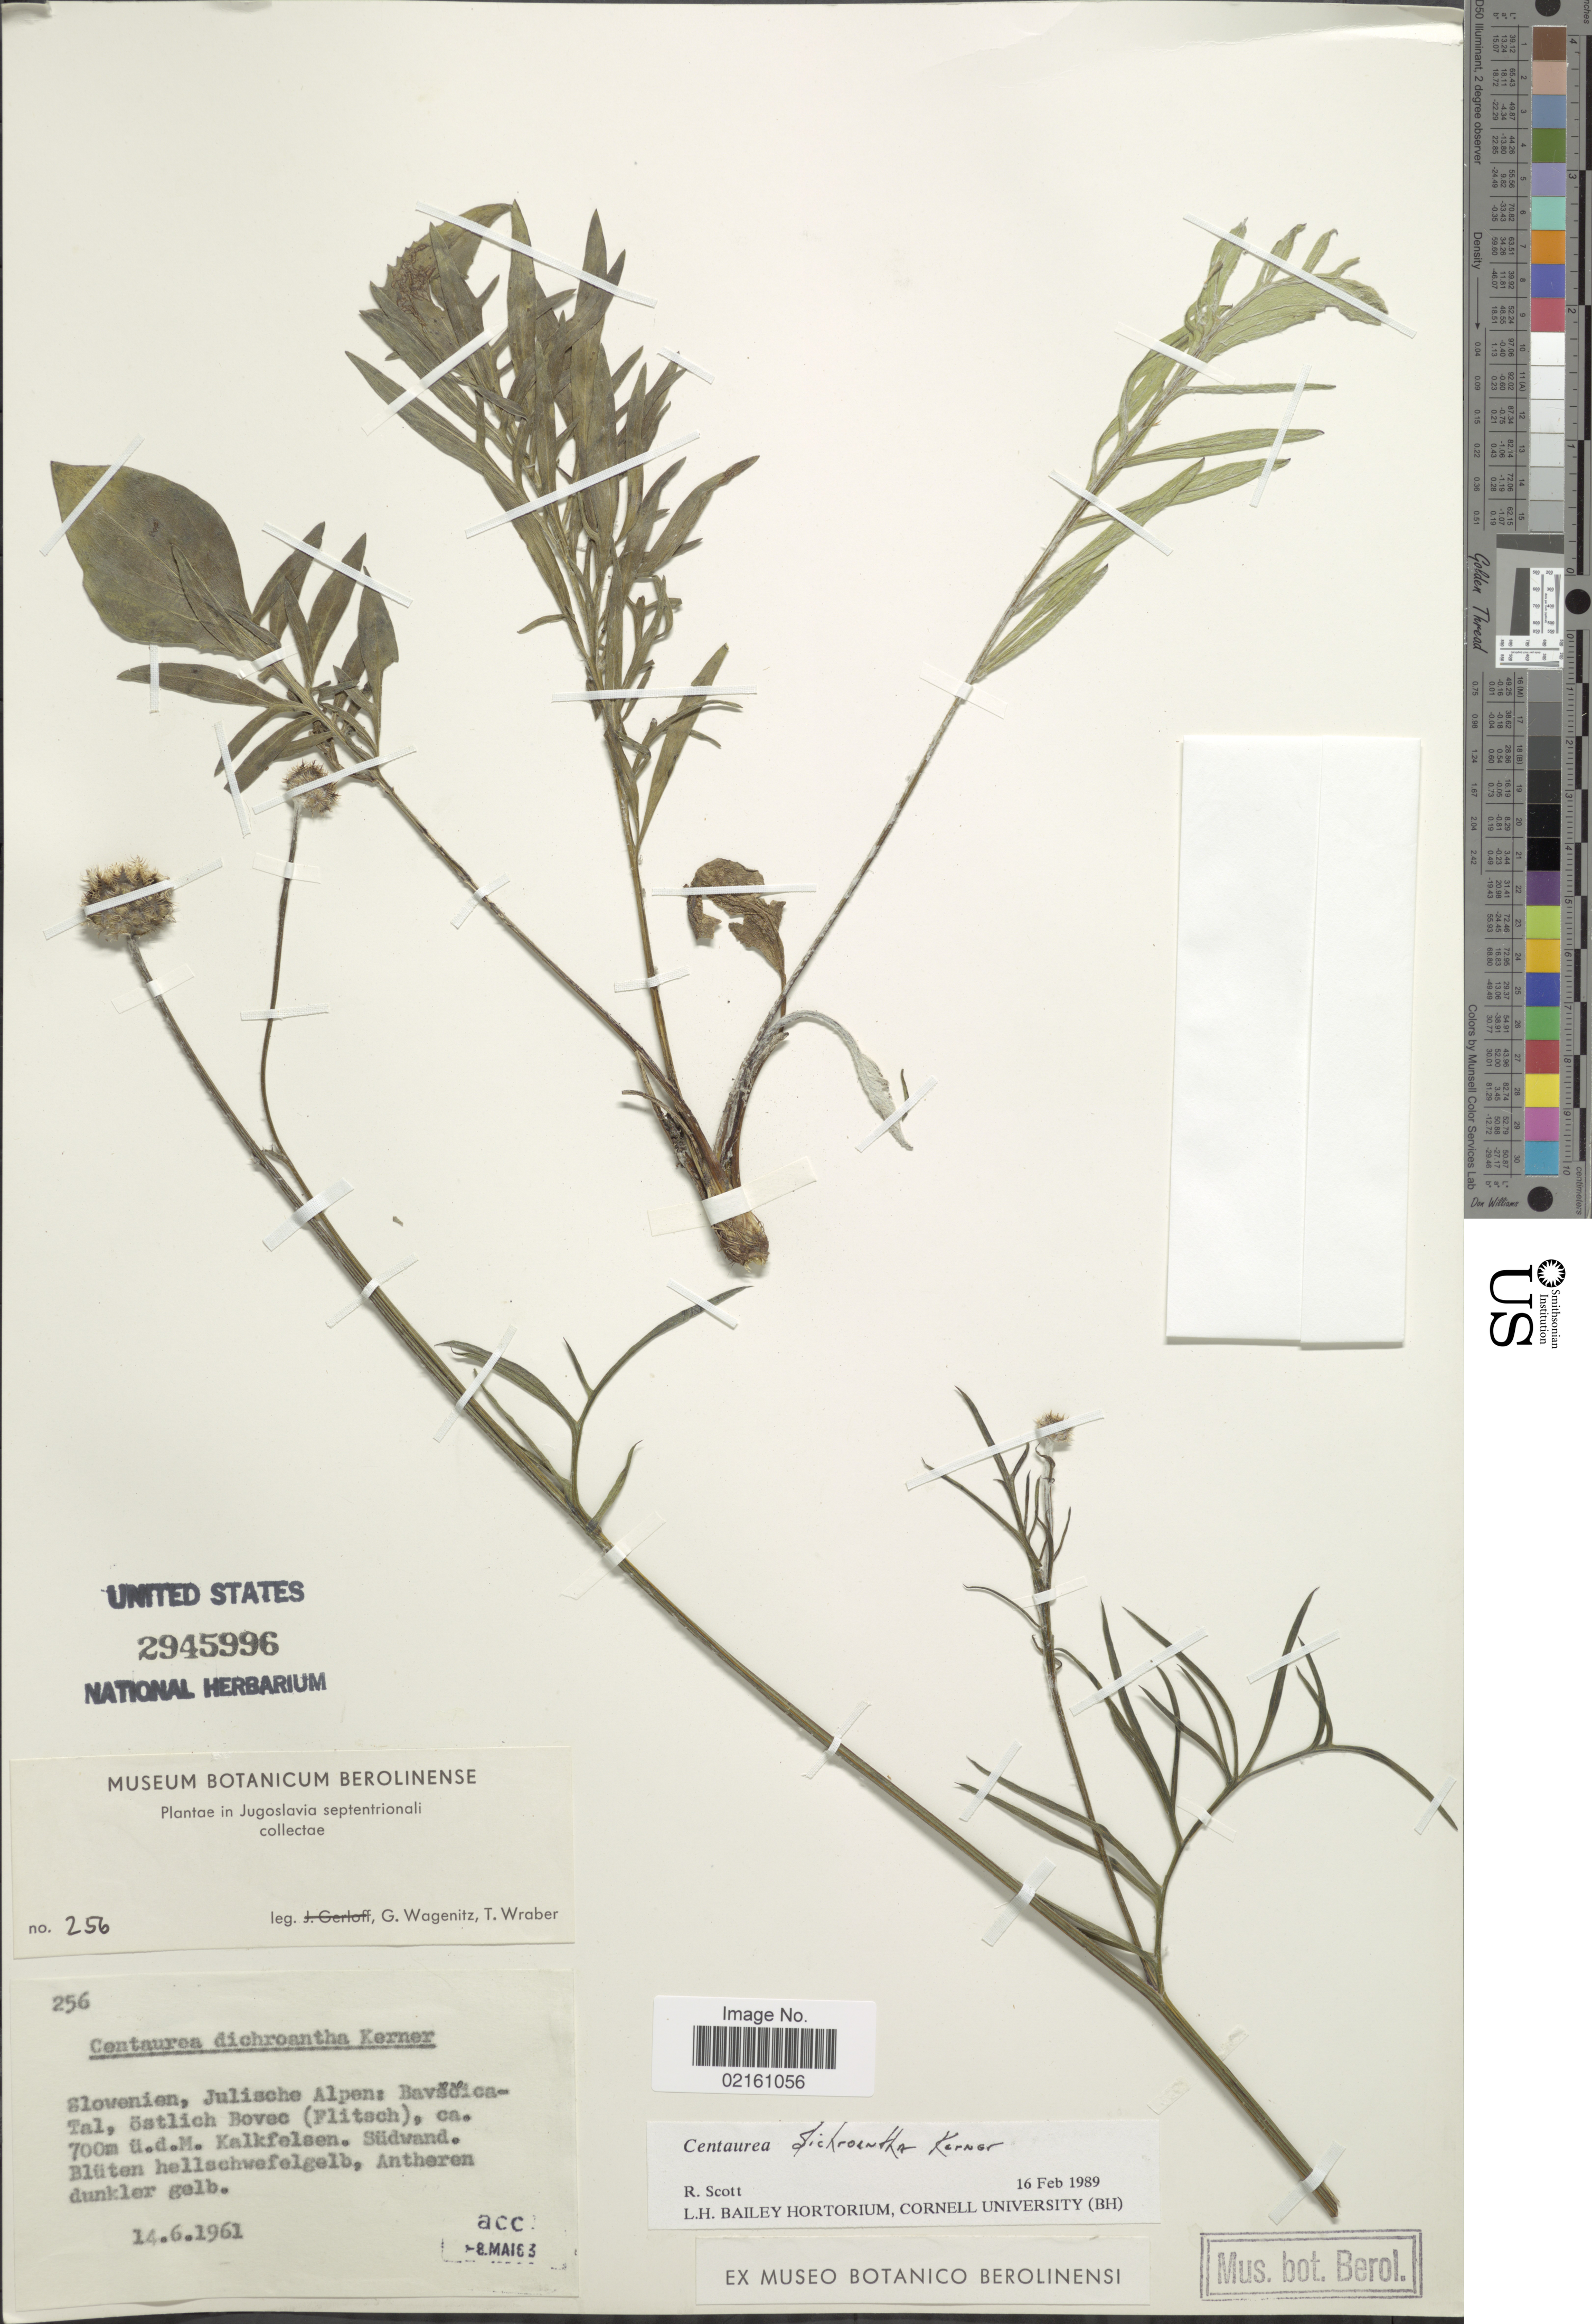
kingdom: Plantae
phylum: Tracheophyta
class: Magnoliopsida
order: Asterales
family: Asteraceae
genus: Centaurea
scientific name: Centaurea dichroantha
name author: A. Kern.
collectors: G. Wagenitz & T. Wraber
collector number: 256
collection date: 1961-06-14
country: Slovenia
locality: Jugoslavia, Slowenien, Julische, Bavsdicatal [interpreted], ostlich Bovec (Flitsch)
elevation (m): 700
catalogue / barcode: US 2945996